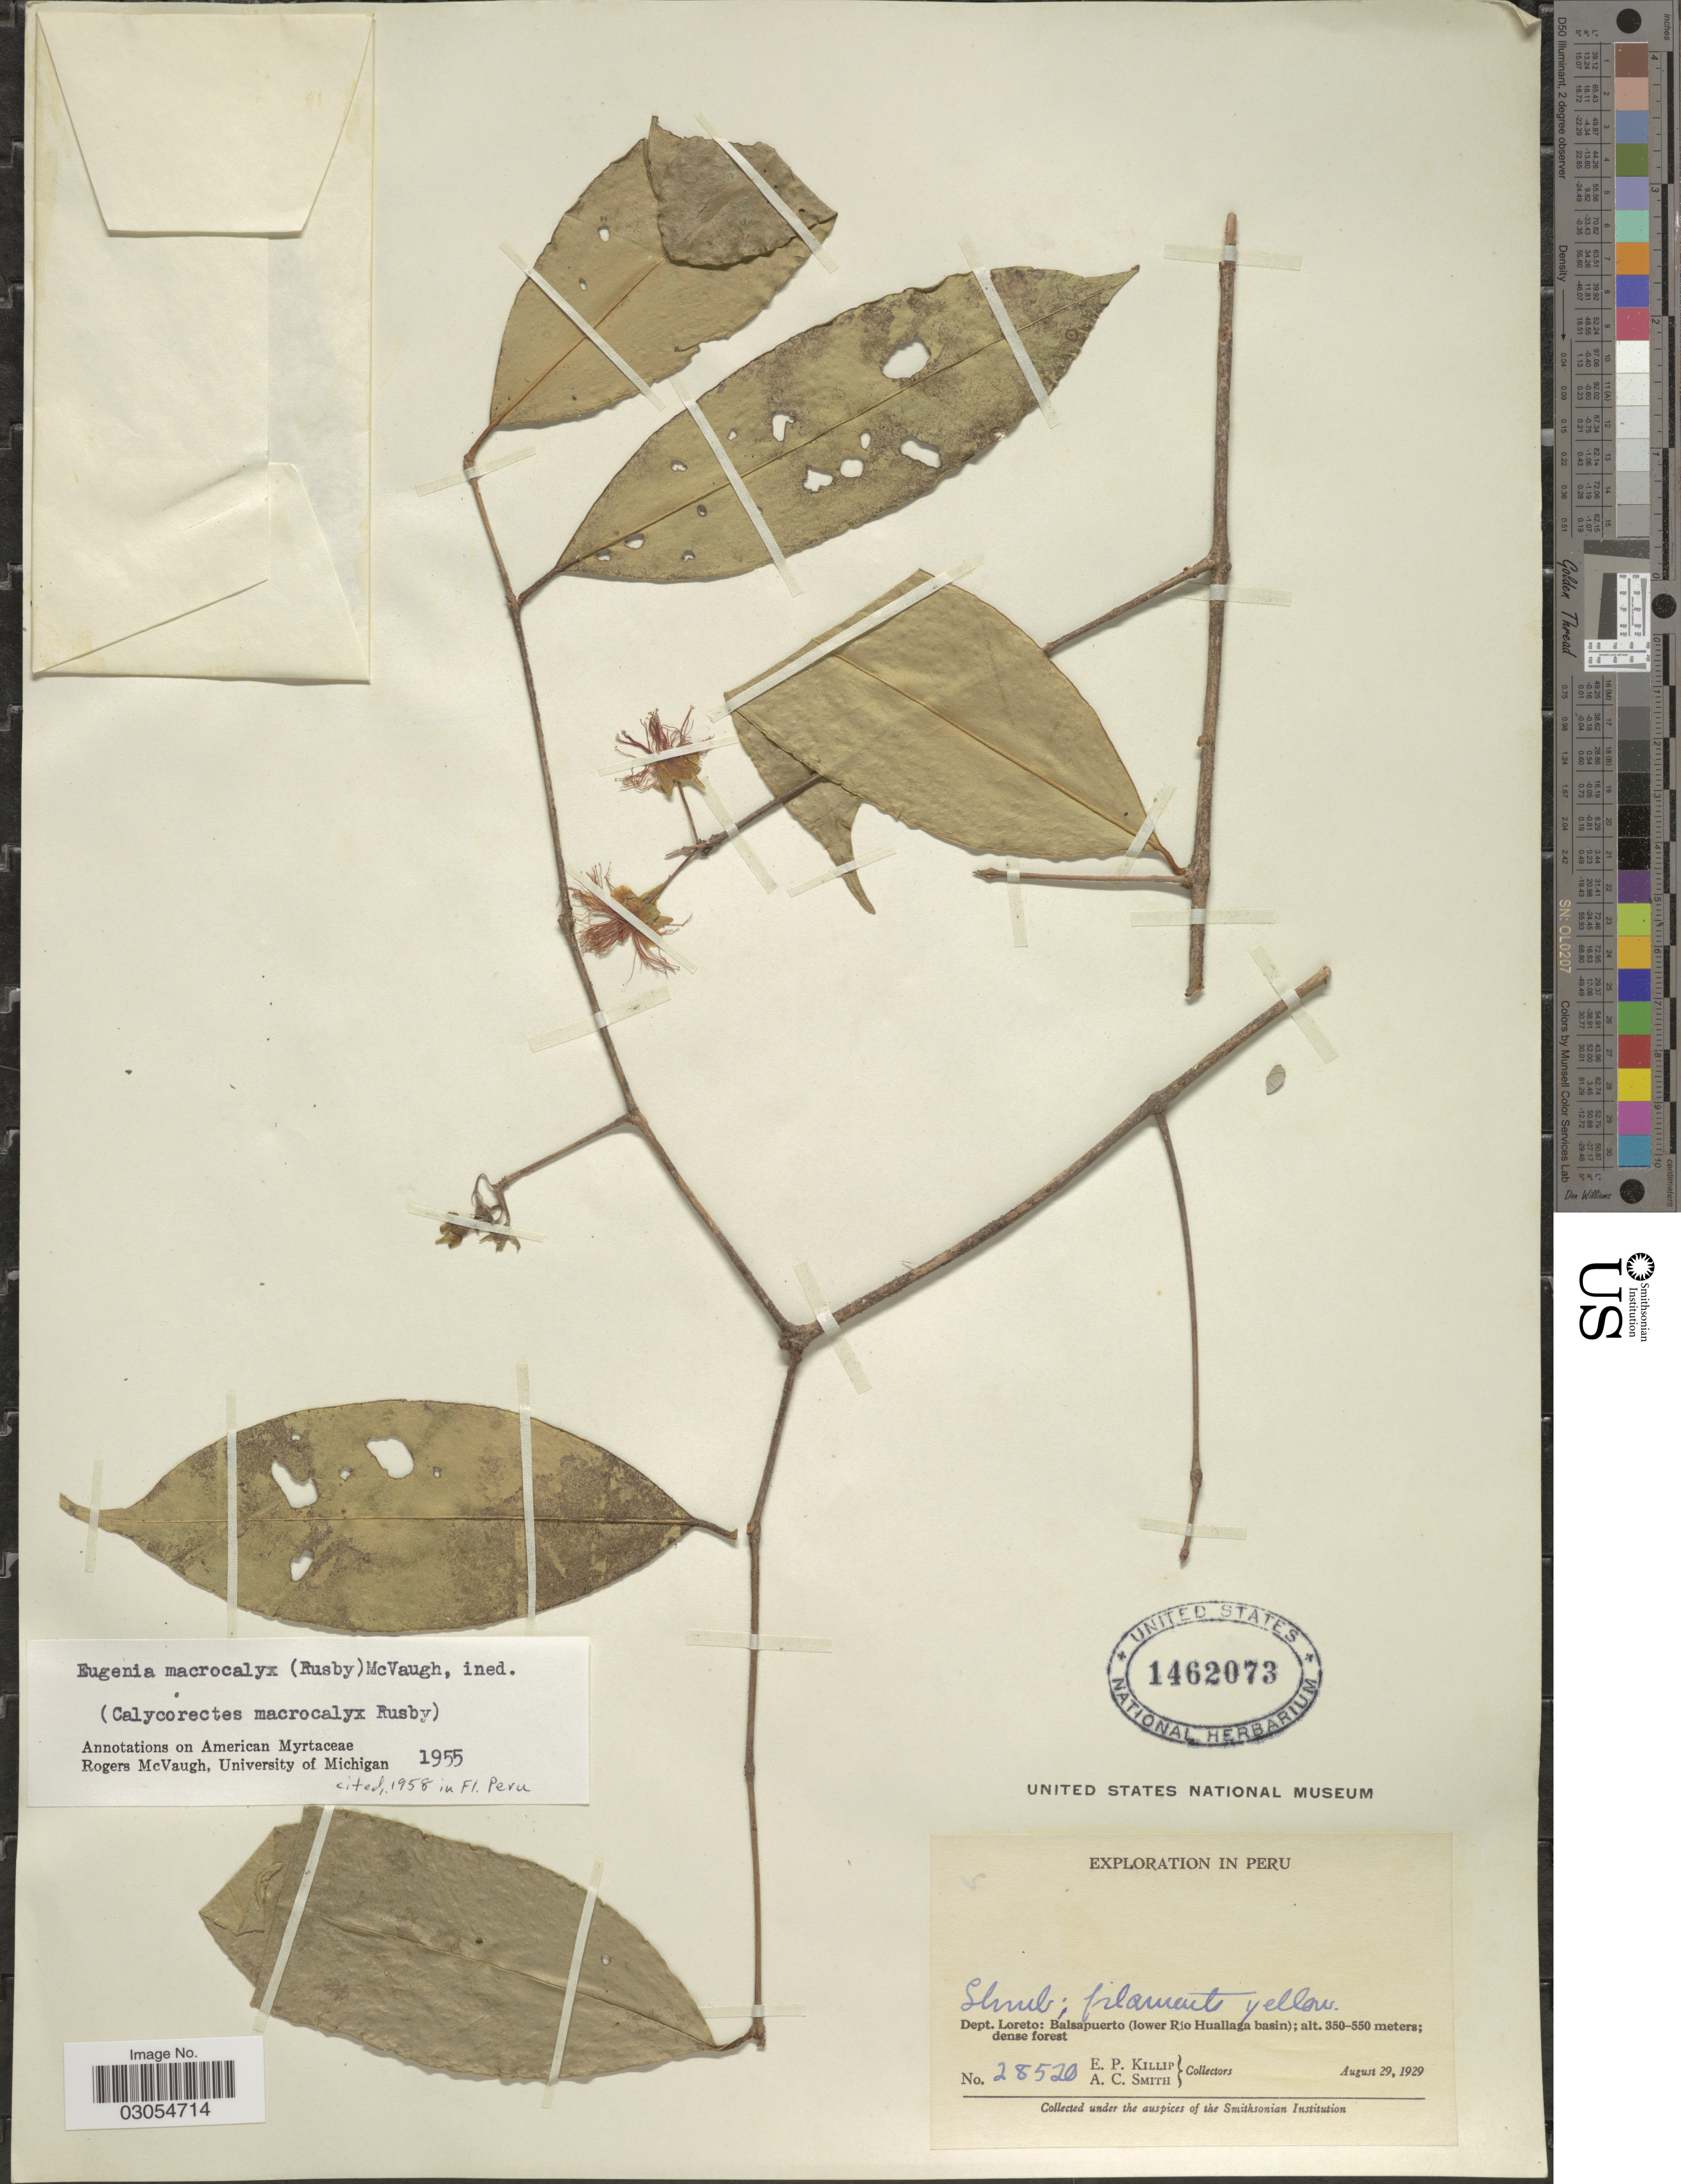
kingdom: Plantae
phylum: Tracheophyta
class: Magnoliopsida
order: Myrtales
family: Myrtaceae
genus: Eugenia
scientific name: Eugenia wentii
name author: Amshoff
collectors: E. P. Killip & A. C. Smith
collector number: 28520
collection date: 1929-08-29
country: Peru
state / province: Loreto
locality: Dept. Loreto: Balsapuerto (lower Río Huallaga basin).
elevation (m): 350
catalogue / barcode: US 1462073